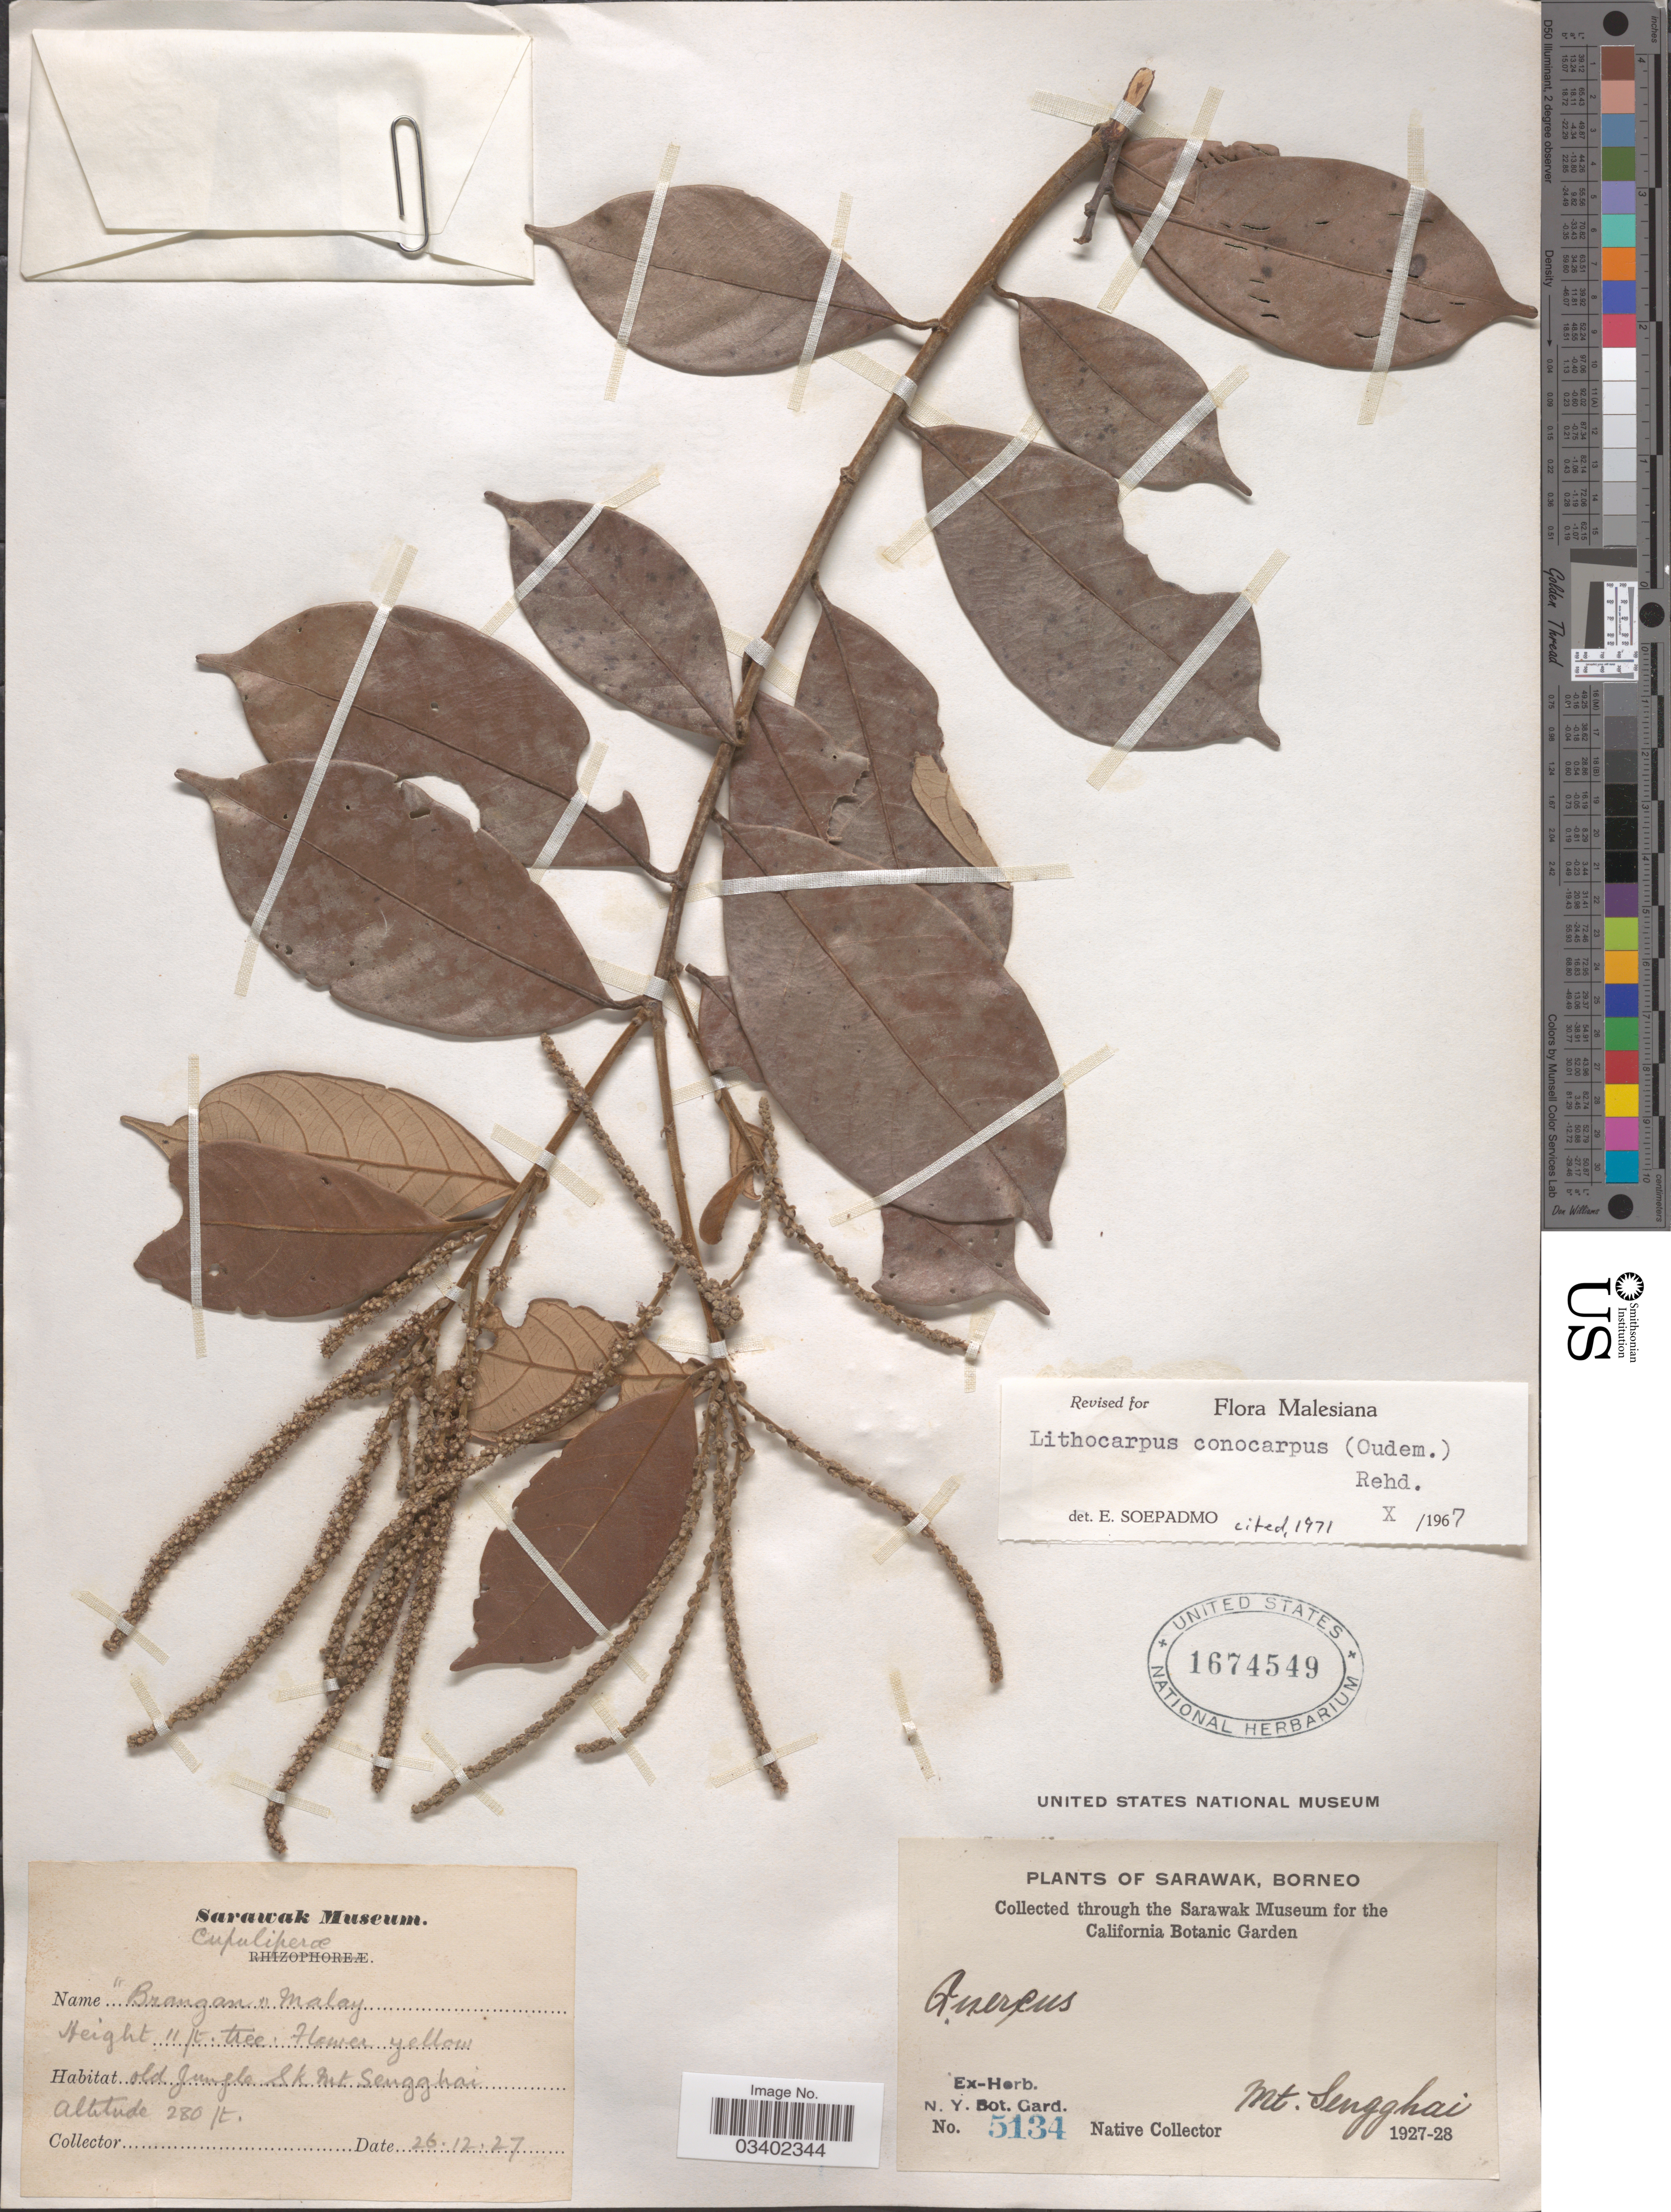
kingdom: Plantae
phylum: Tracheophyta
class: Magnoliopsida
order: Fagales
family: Fagaceae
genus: Lithocarpus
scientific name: Lithocarpus conocarpus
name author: (Oudem.) Rehder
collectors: Native collector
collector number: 5134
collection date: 1927-12-26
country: Malaysia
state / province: Sarawak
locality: Borneo. Mt. Sengghai.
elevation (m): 85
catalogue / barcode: US 1674549